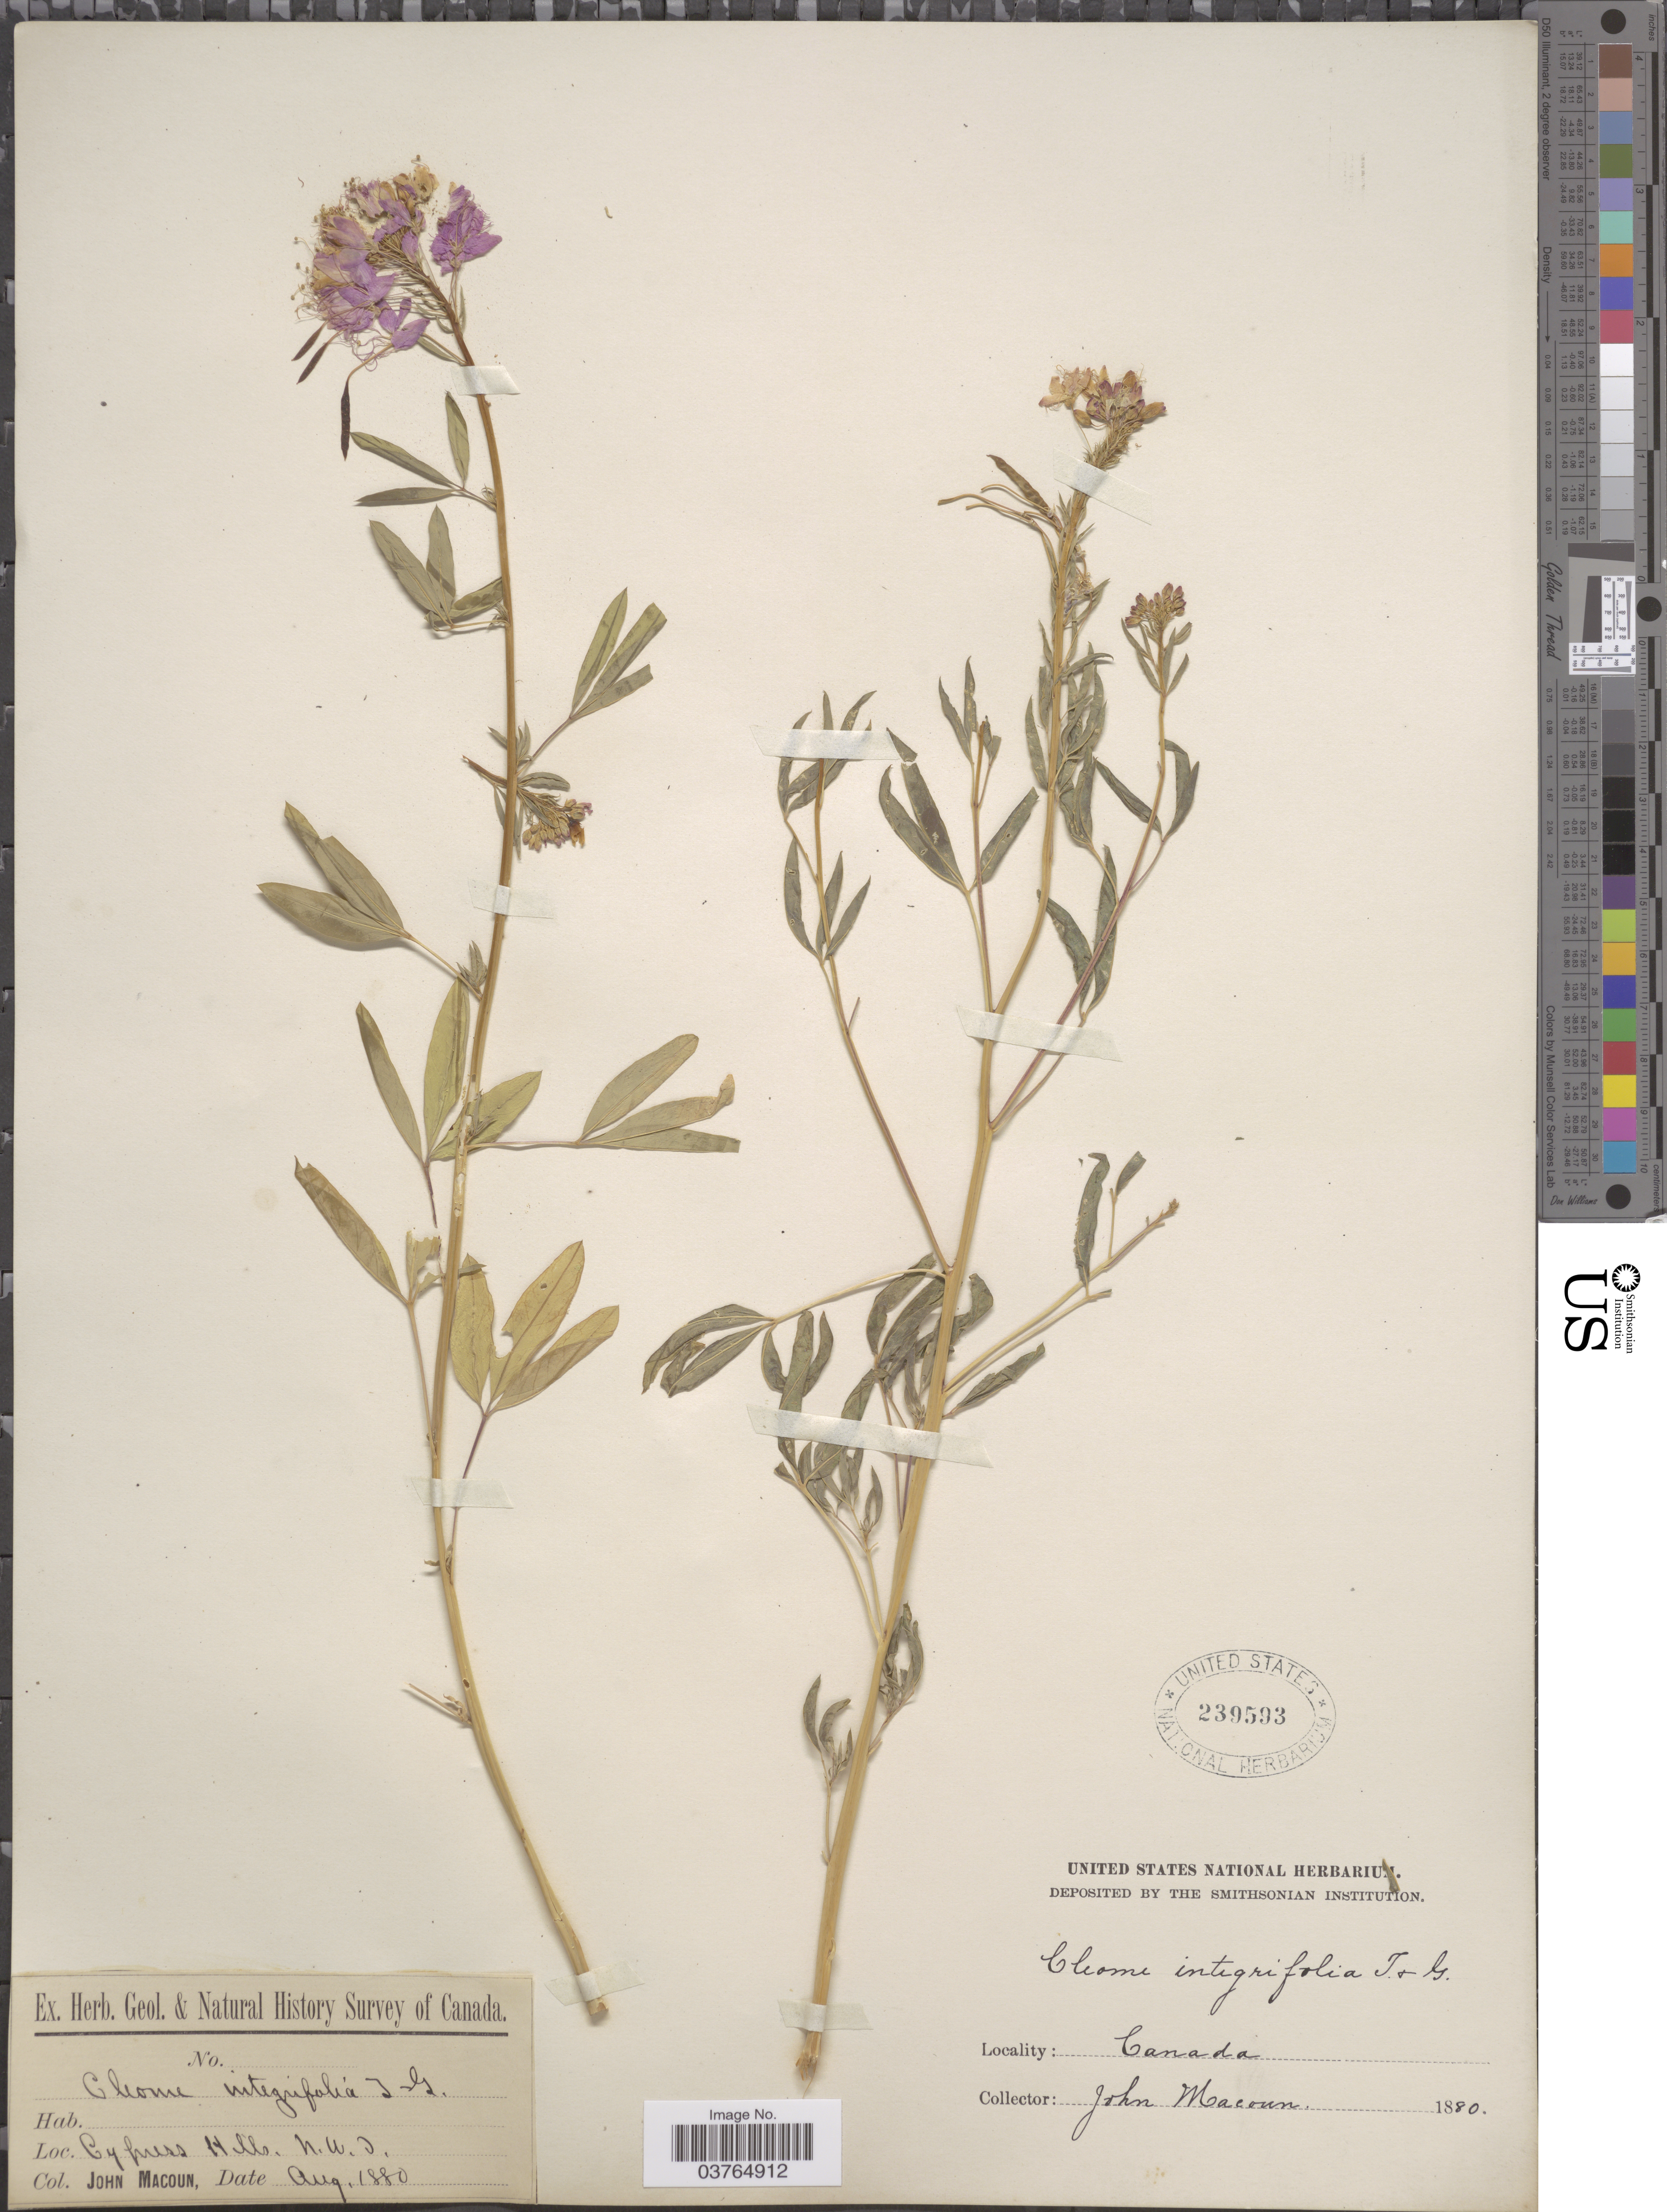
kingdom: Plantae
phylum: Tracheophyta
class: Magnoliopsida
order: Brassicales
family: Cleomaceae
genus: Cleomella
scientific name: Cleomella serrulata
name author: (Pursh) Roalson & J.C. Hall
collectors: J. Macoun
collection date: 1880-08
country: Canada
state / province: Northwest Territories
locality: Cypress Hills.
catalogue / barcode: US 239593